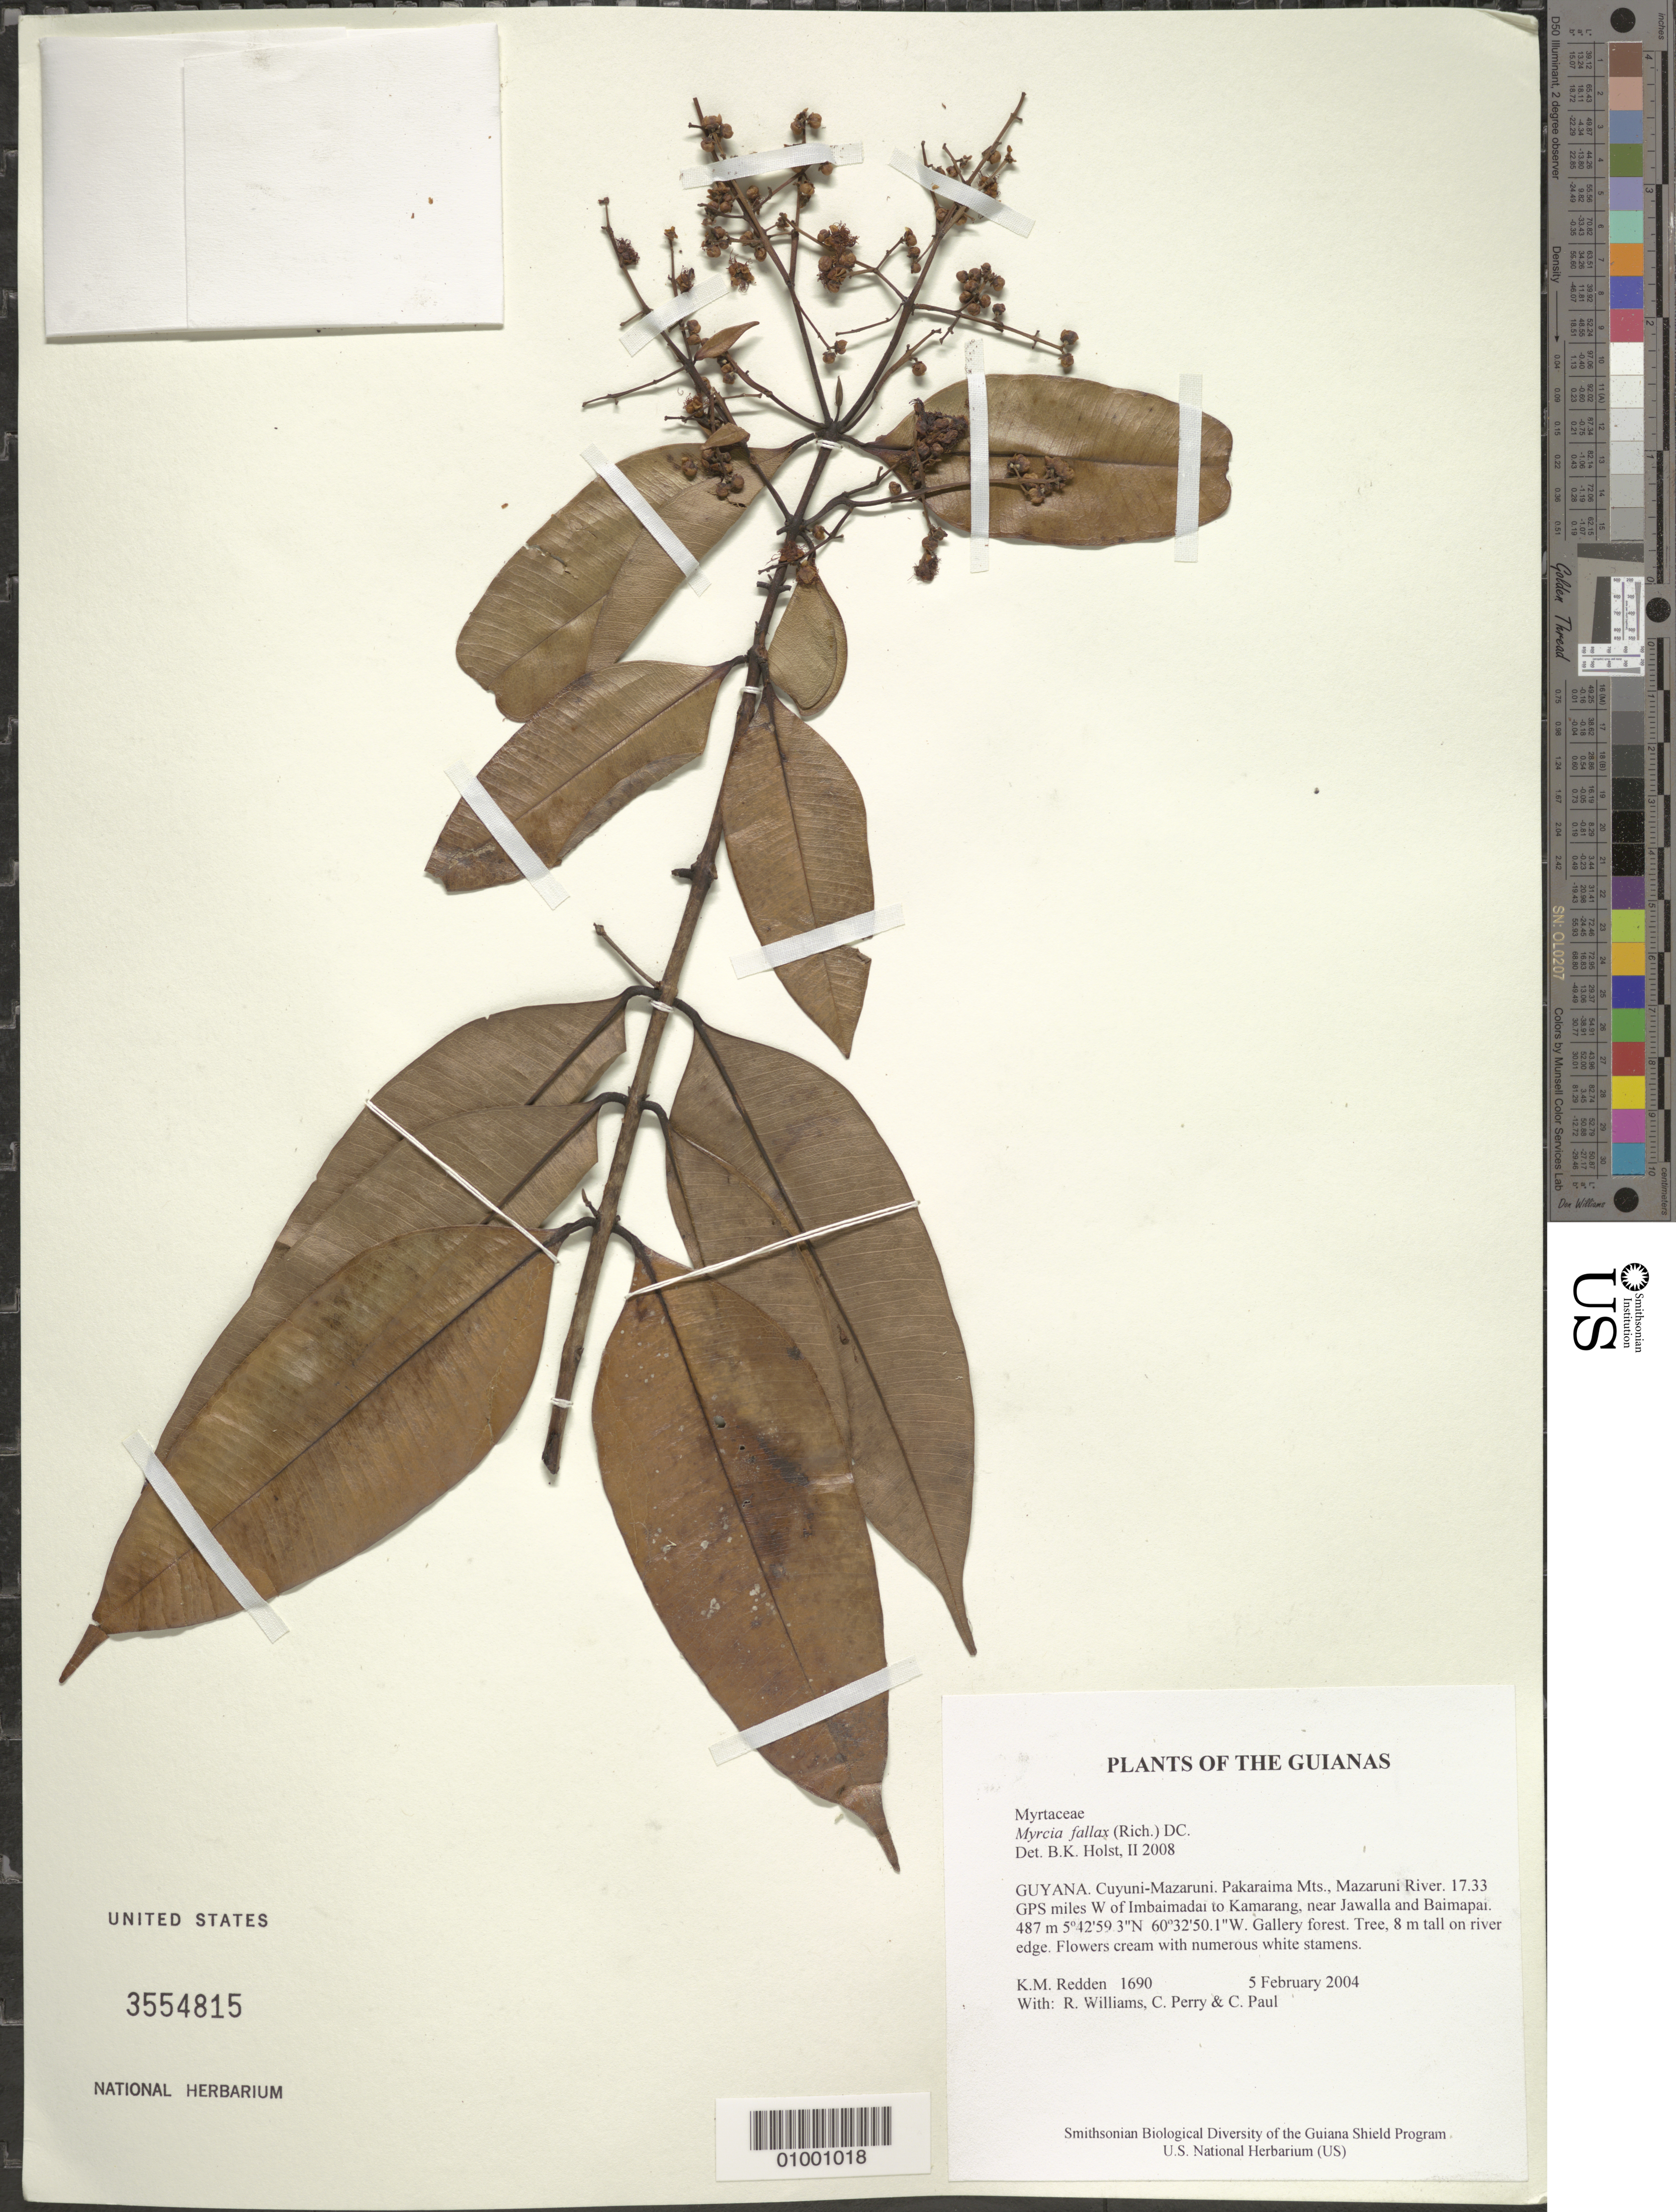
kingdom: Plantae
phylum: Tracheophyta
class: Magnoliopsida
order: Myrtales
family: Myrtaceae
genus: Myrcia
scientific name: Myrcia fallax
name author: (Rich.) DC.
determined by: Holst, Bruce K.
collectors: K. M. Redden, R. Williams, C. Perry & C. Paul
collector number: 1690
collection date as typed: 5 February 2004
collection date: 2004-02-05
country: Guyana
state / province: Cuyuni-Mazaruni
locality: Pakaraima Mts., Mazaruni River. 17.33 GPS miles W of Imbaimadai to Kamarang, near Jawalla and Baimapai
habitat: Gallery forest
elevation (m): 487